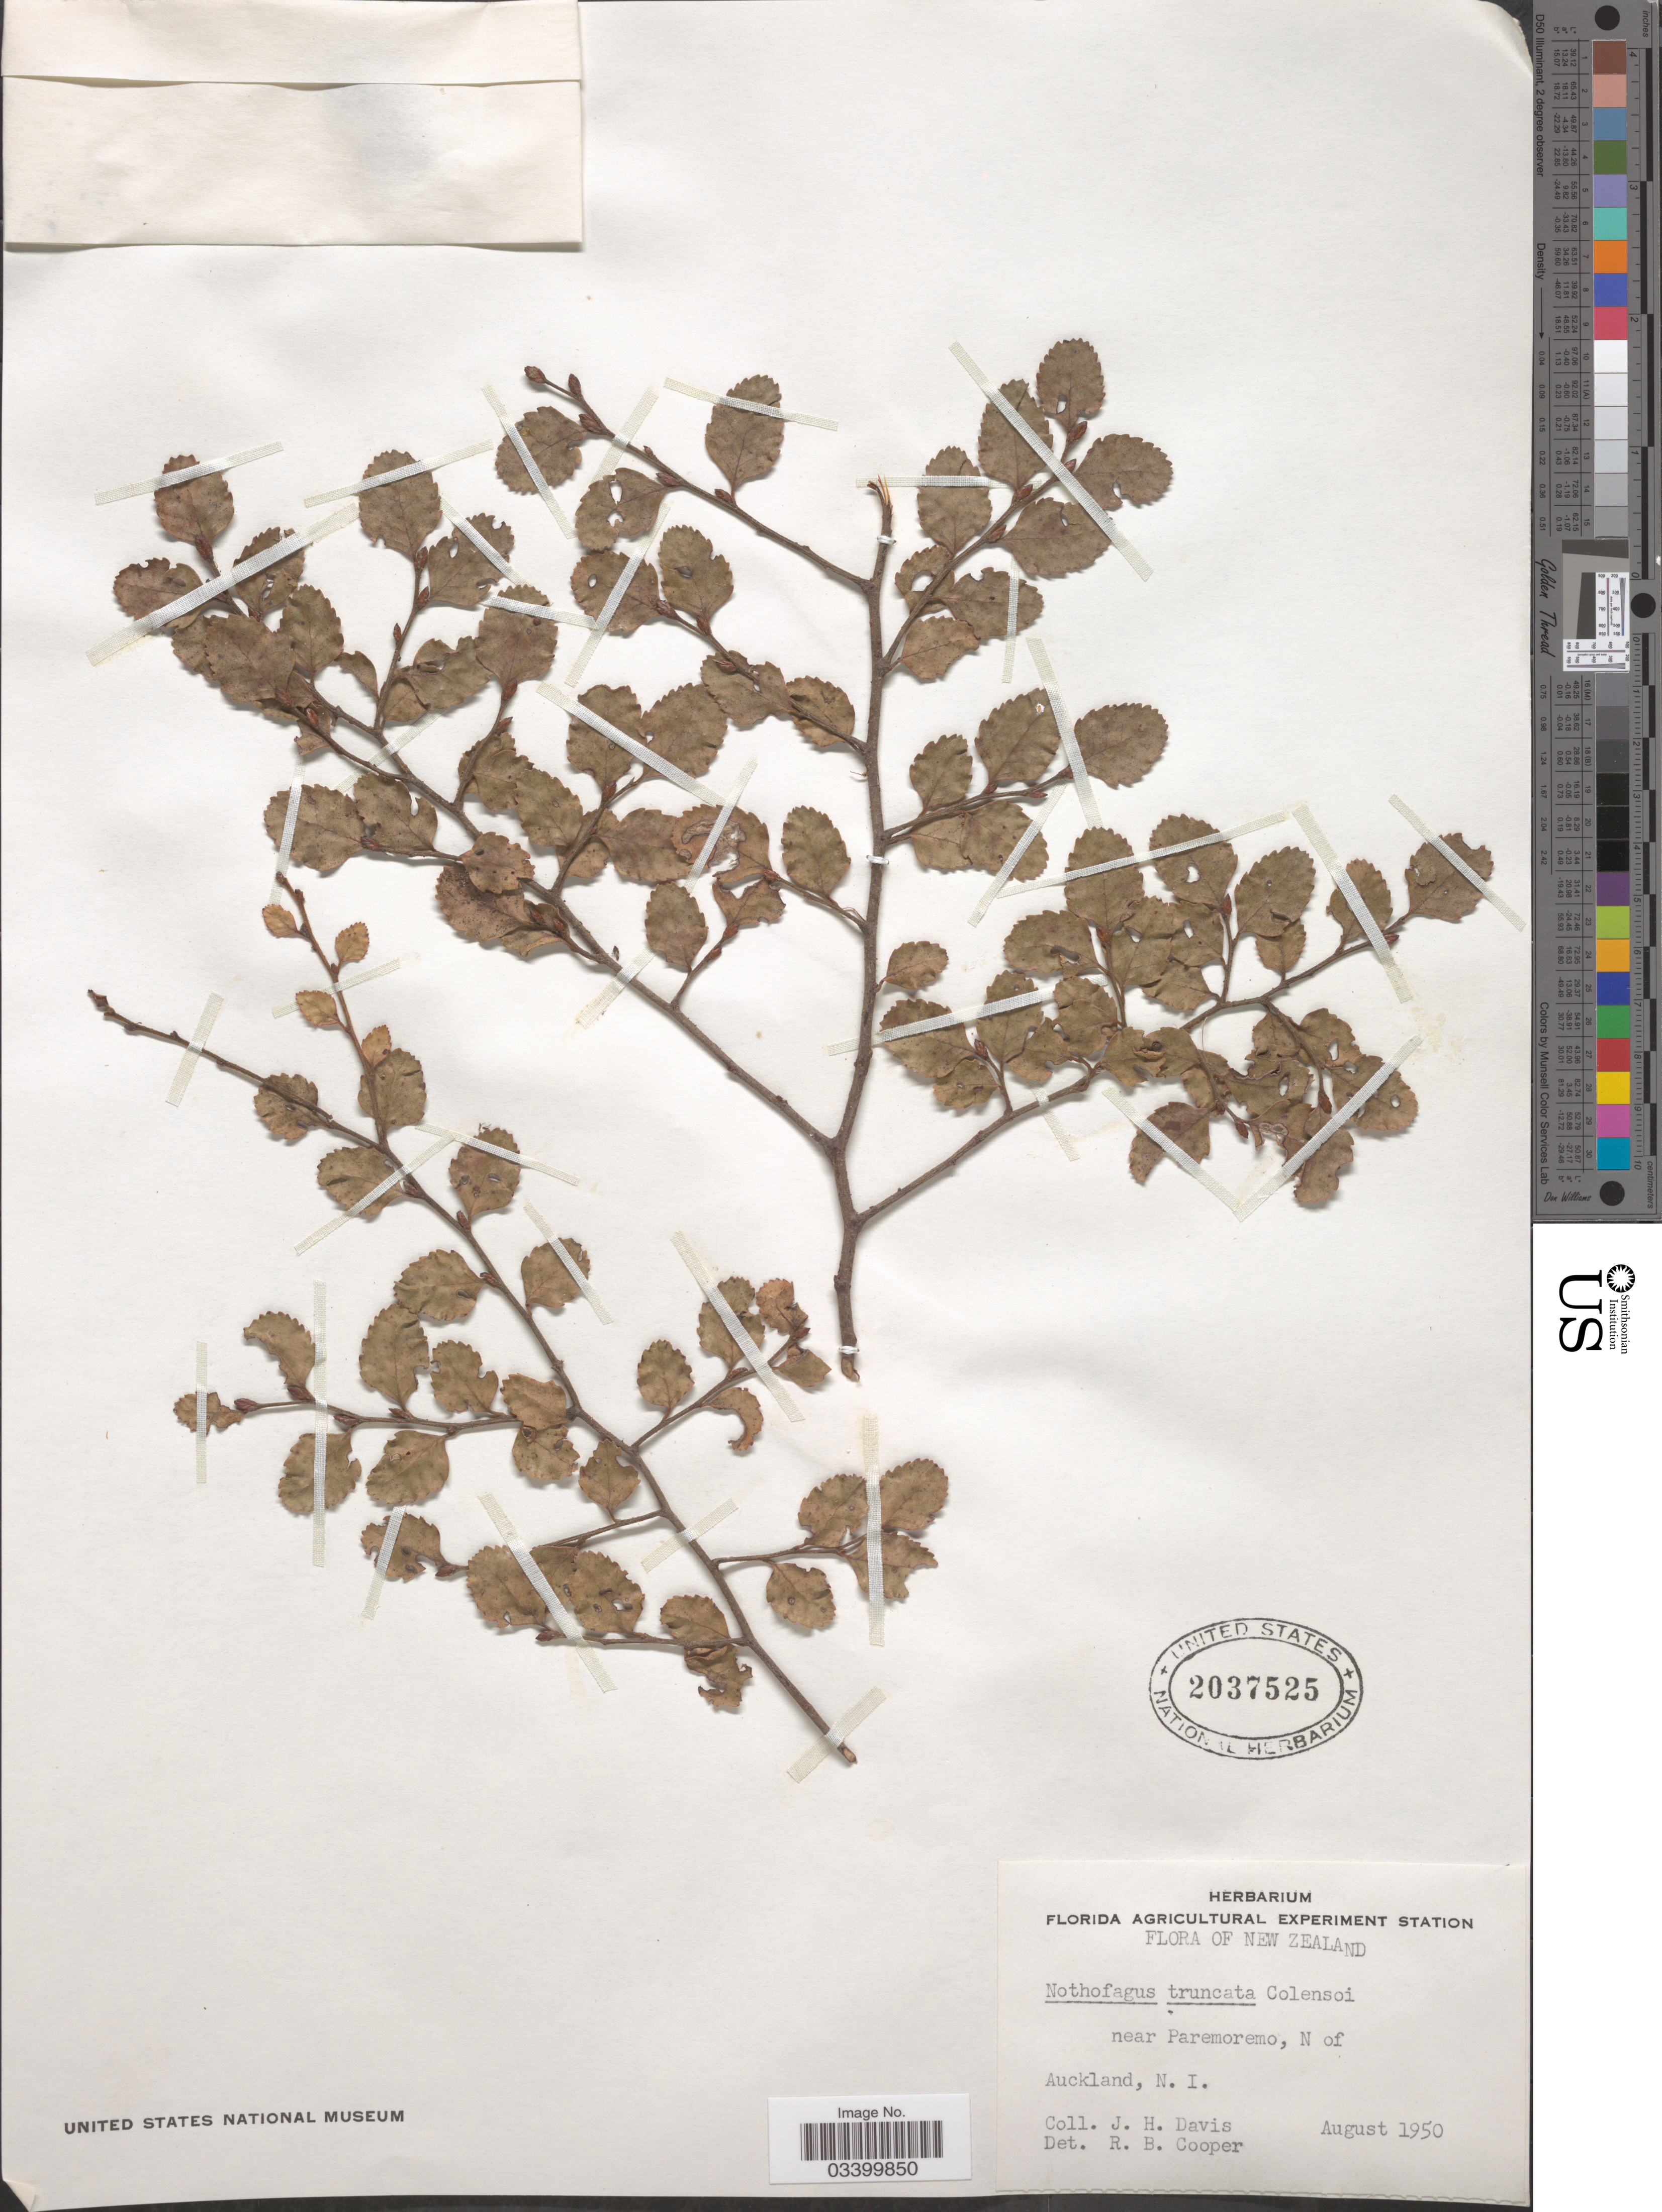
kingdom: Plantae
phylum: Tracheophyta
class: Magnoliopsida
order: Fagales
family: Nothofagaceae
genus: Nothofagus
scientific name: Nothofagus truncata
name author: (Colenso) Cockayne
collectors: J. Davis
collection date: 1950-08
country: New Zealand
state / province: Auckland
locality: Near Paremoremo, N of Auckland, N. I.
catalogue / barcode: US 2037525